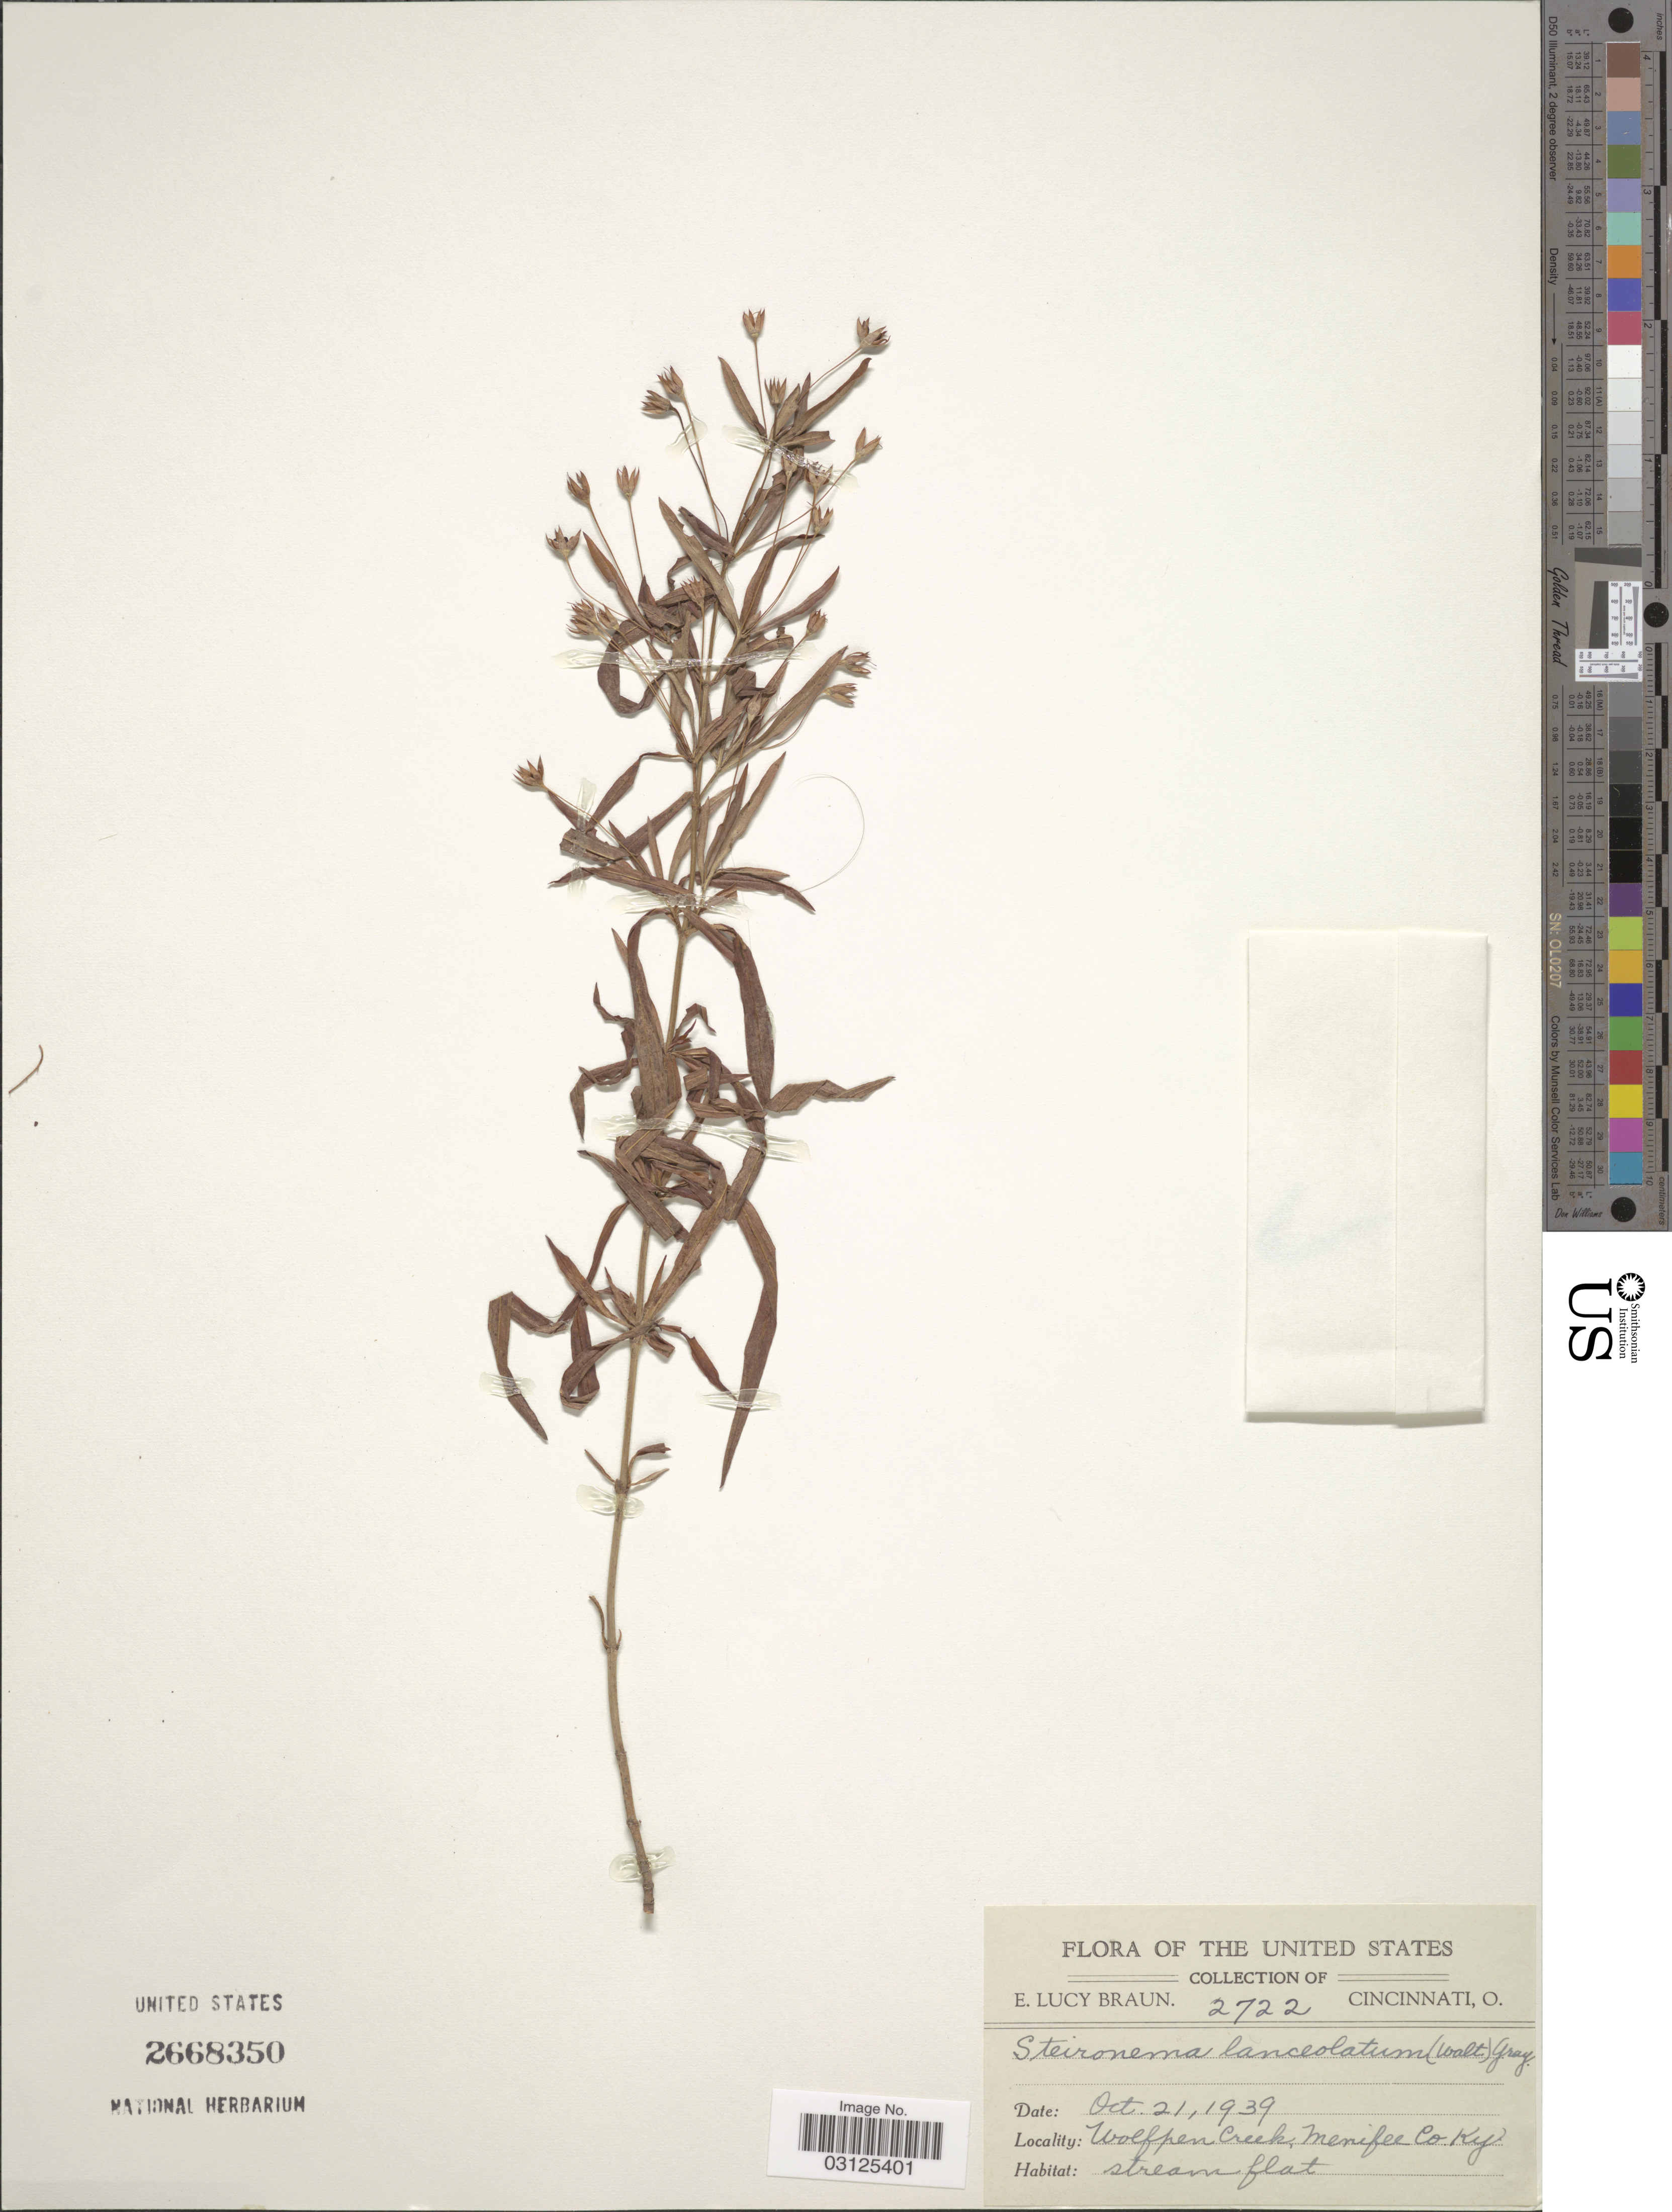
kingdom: Plantae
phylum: Tracheophyta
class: Magnoliopsida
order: Ericales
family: Primulaceae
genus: Lysimachia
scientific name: Lysimachia lanceolata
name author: Walter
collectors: E. L. Braun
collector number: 2722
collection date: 1939-10-21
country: United States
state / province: Kentucky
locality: Wolfpen Creek, Menifee Co.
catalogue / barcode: US 2668350